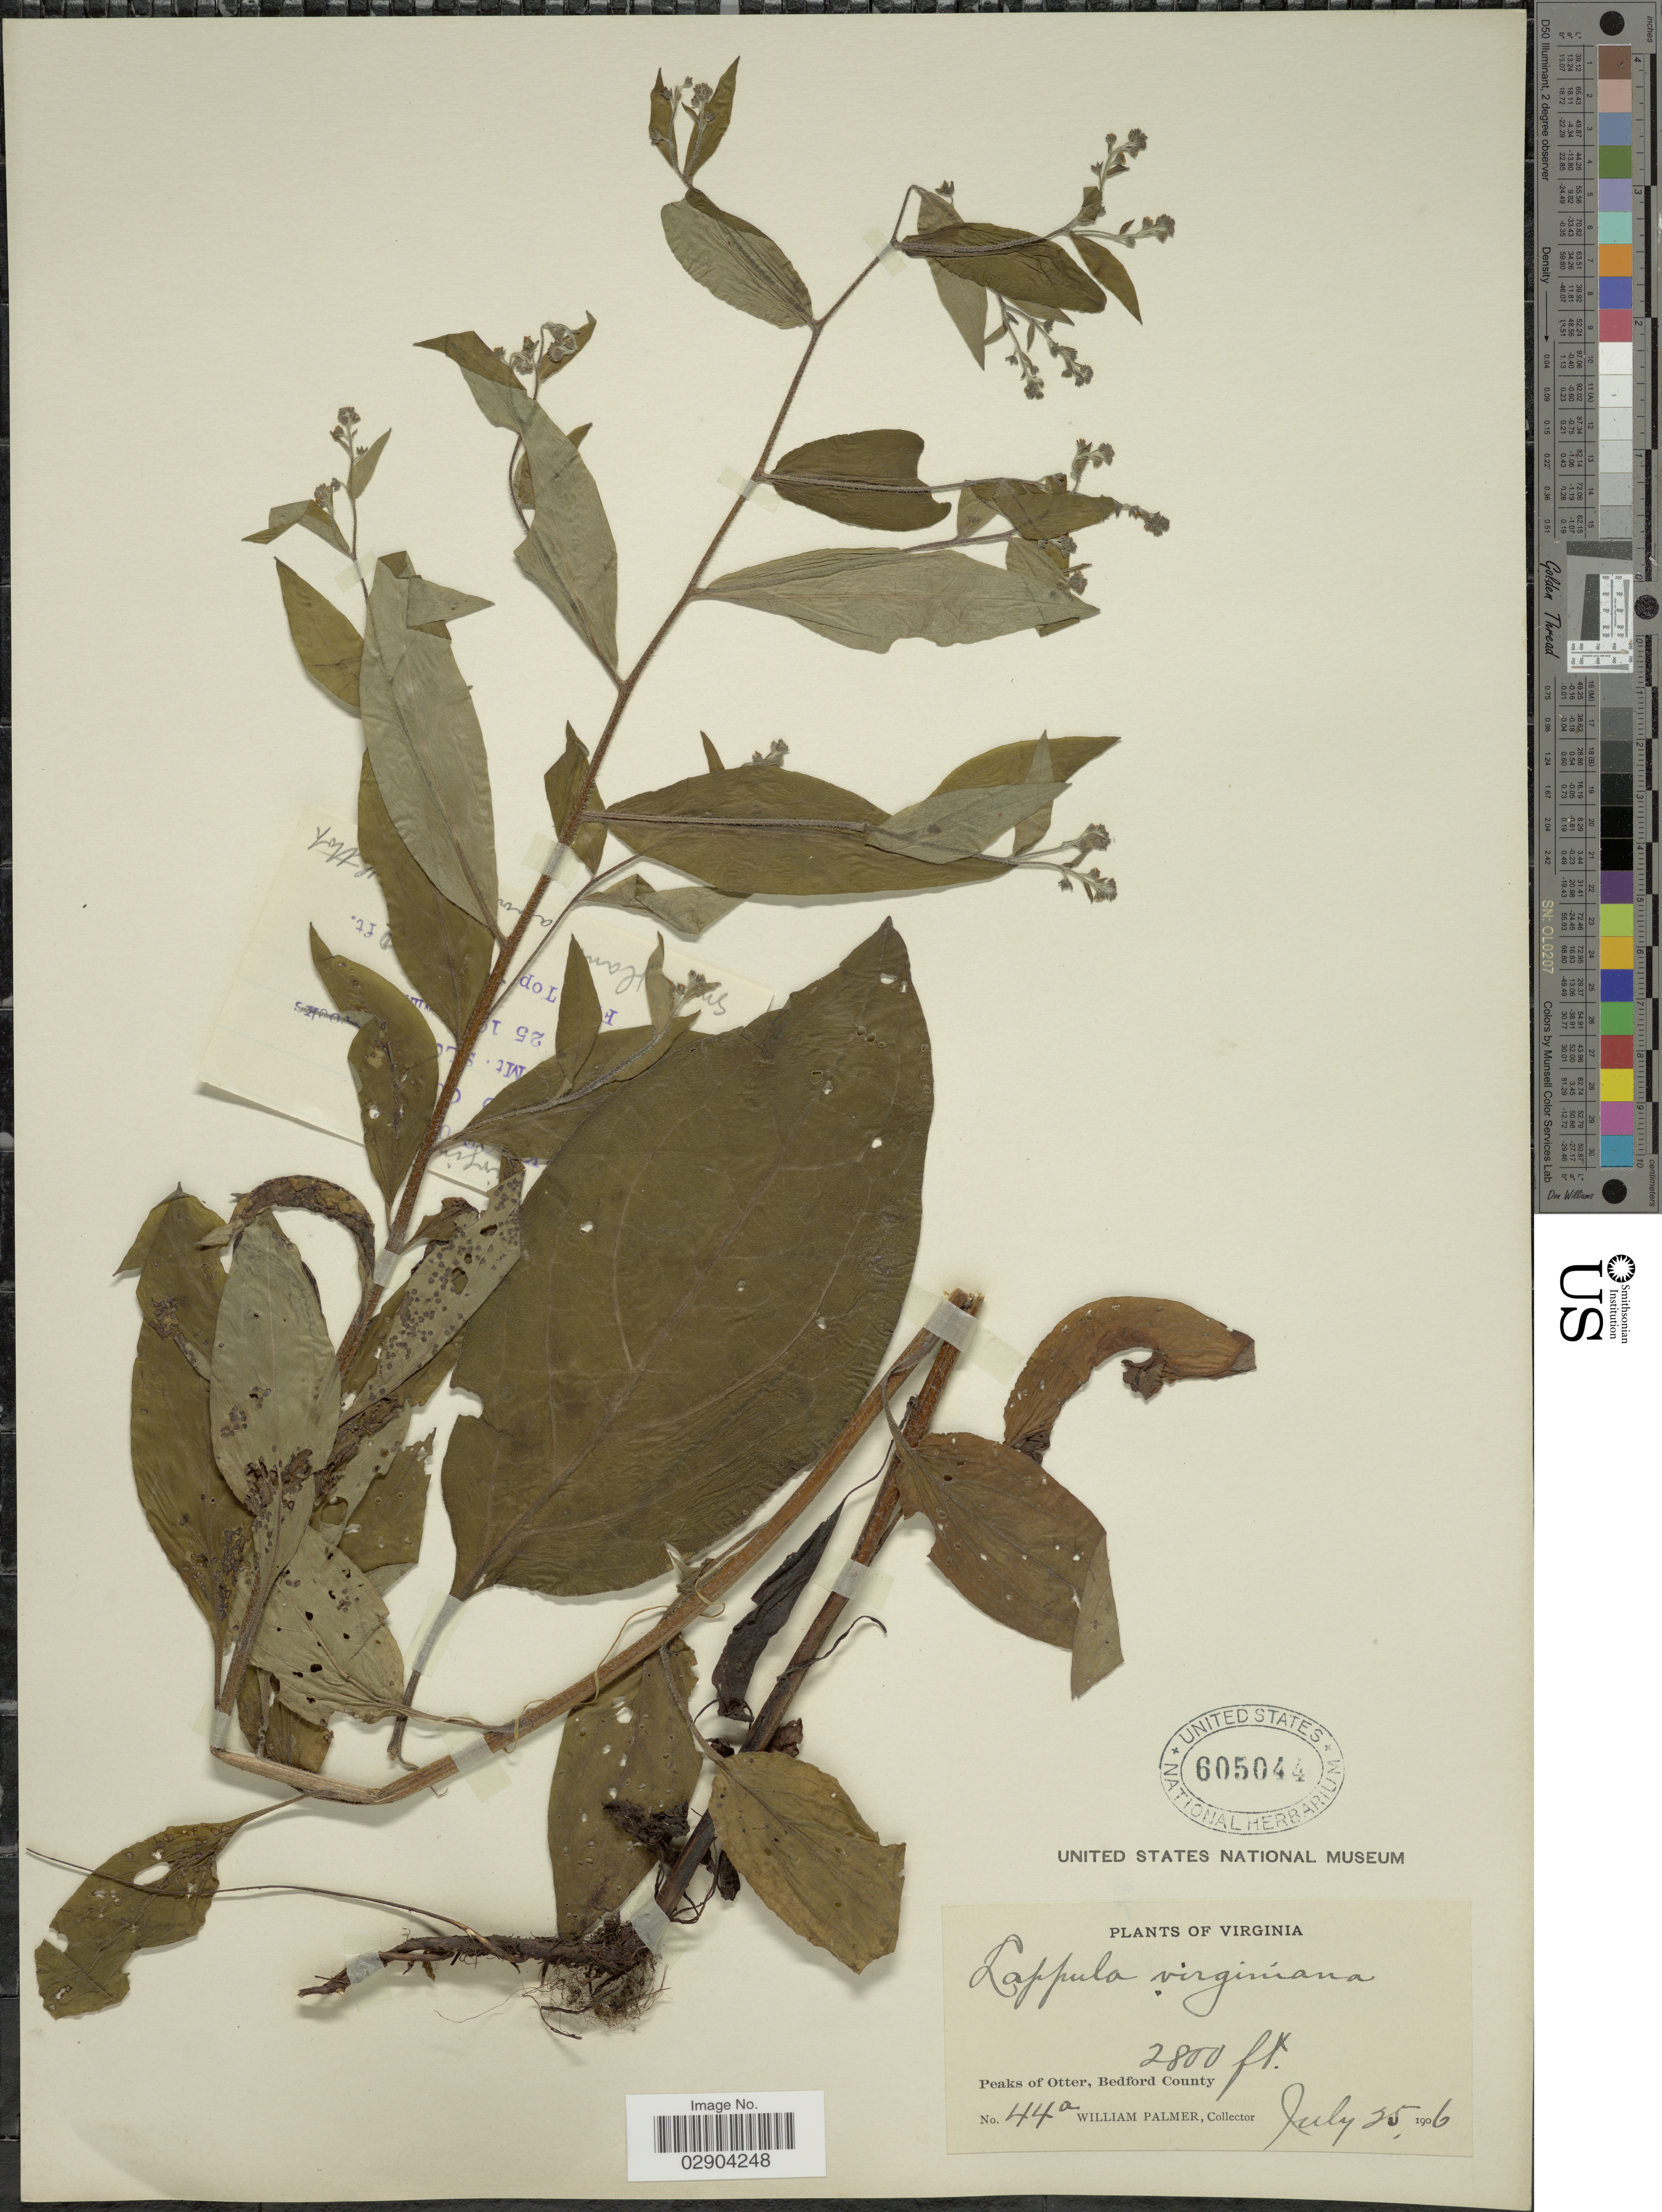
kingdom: Plantae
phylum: Tracheophyta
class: Magnoliopsida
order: Boraginales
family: Boraginaceae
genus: Hackelia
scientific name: Hackelia virginiana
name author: (L.) I.M. Johnst.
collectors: W. Palmer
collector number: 44a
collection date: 1906-07-25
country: United States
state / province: Virginia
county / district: Bedford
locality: Peaks of Otter, Bedford County.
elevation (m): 853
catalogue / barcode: US 605044